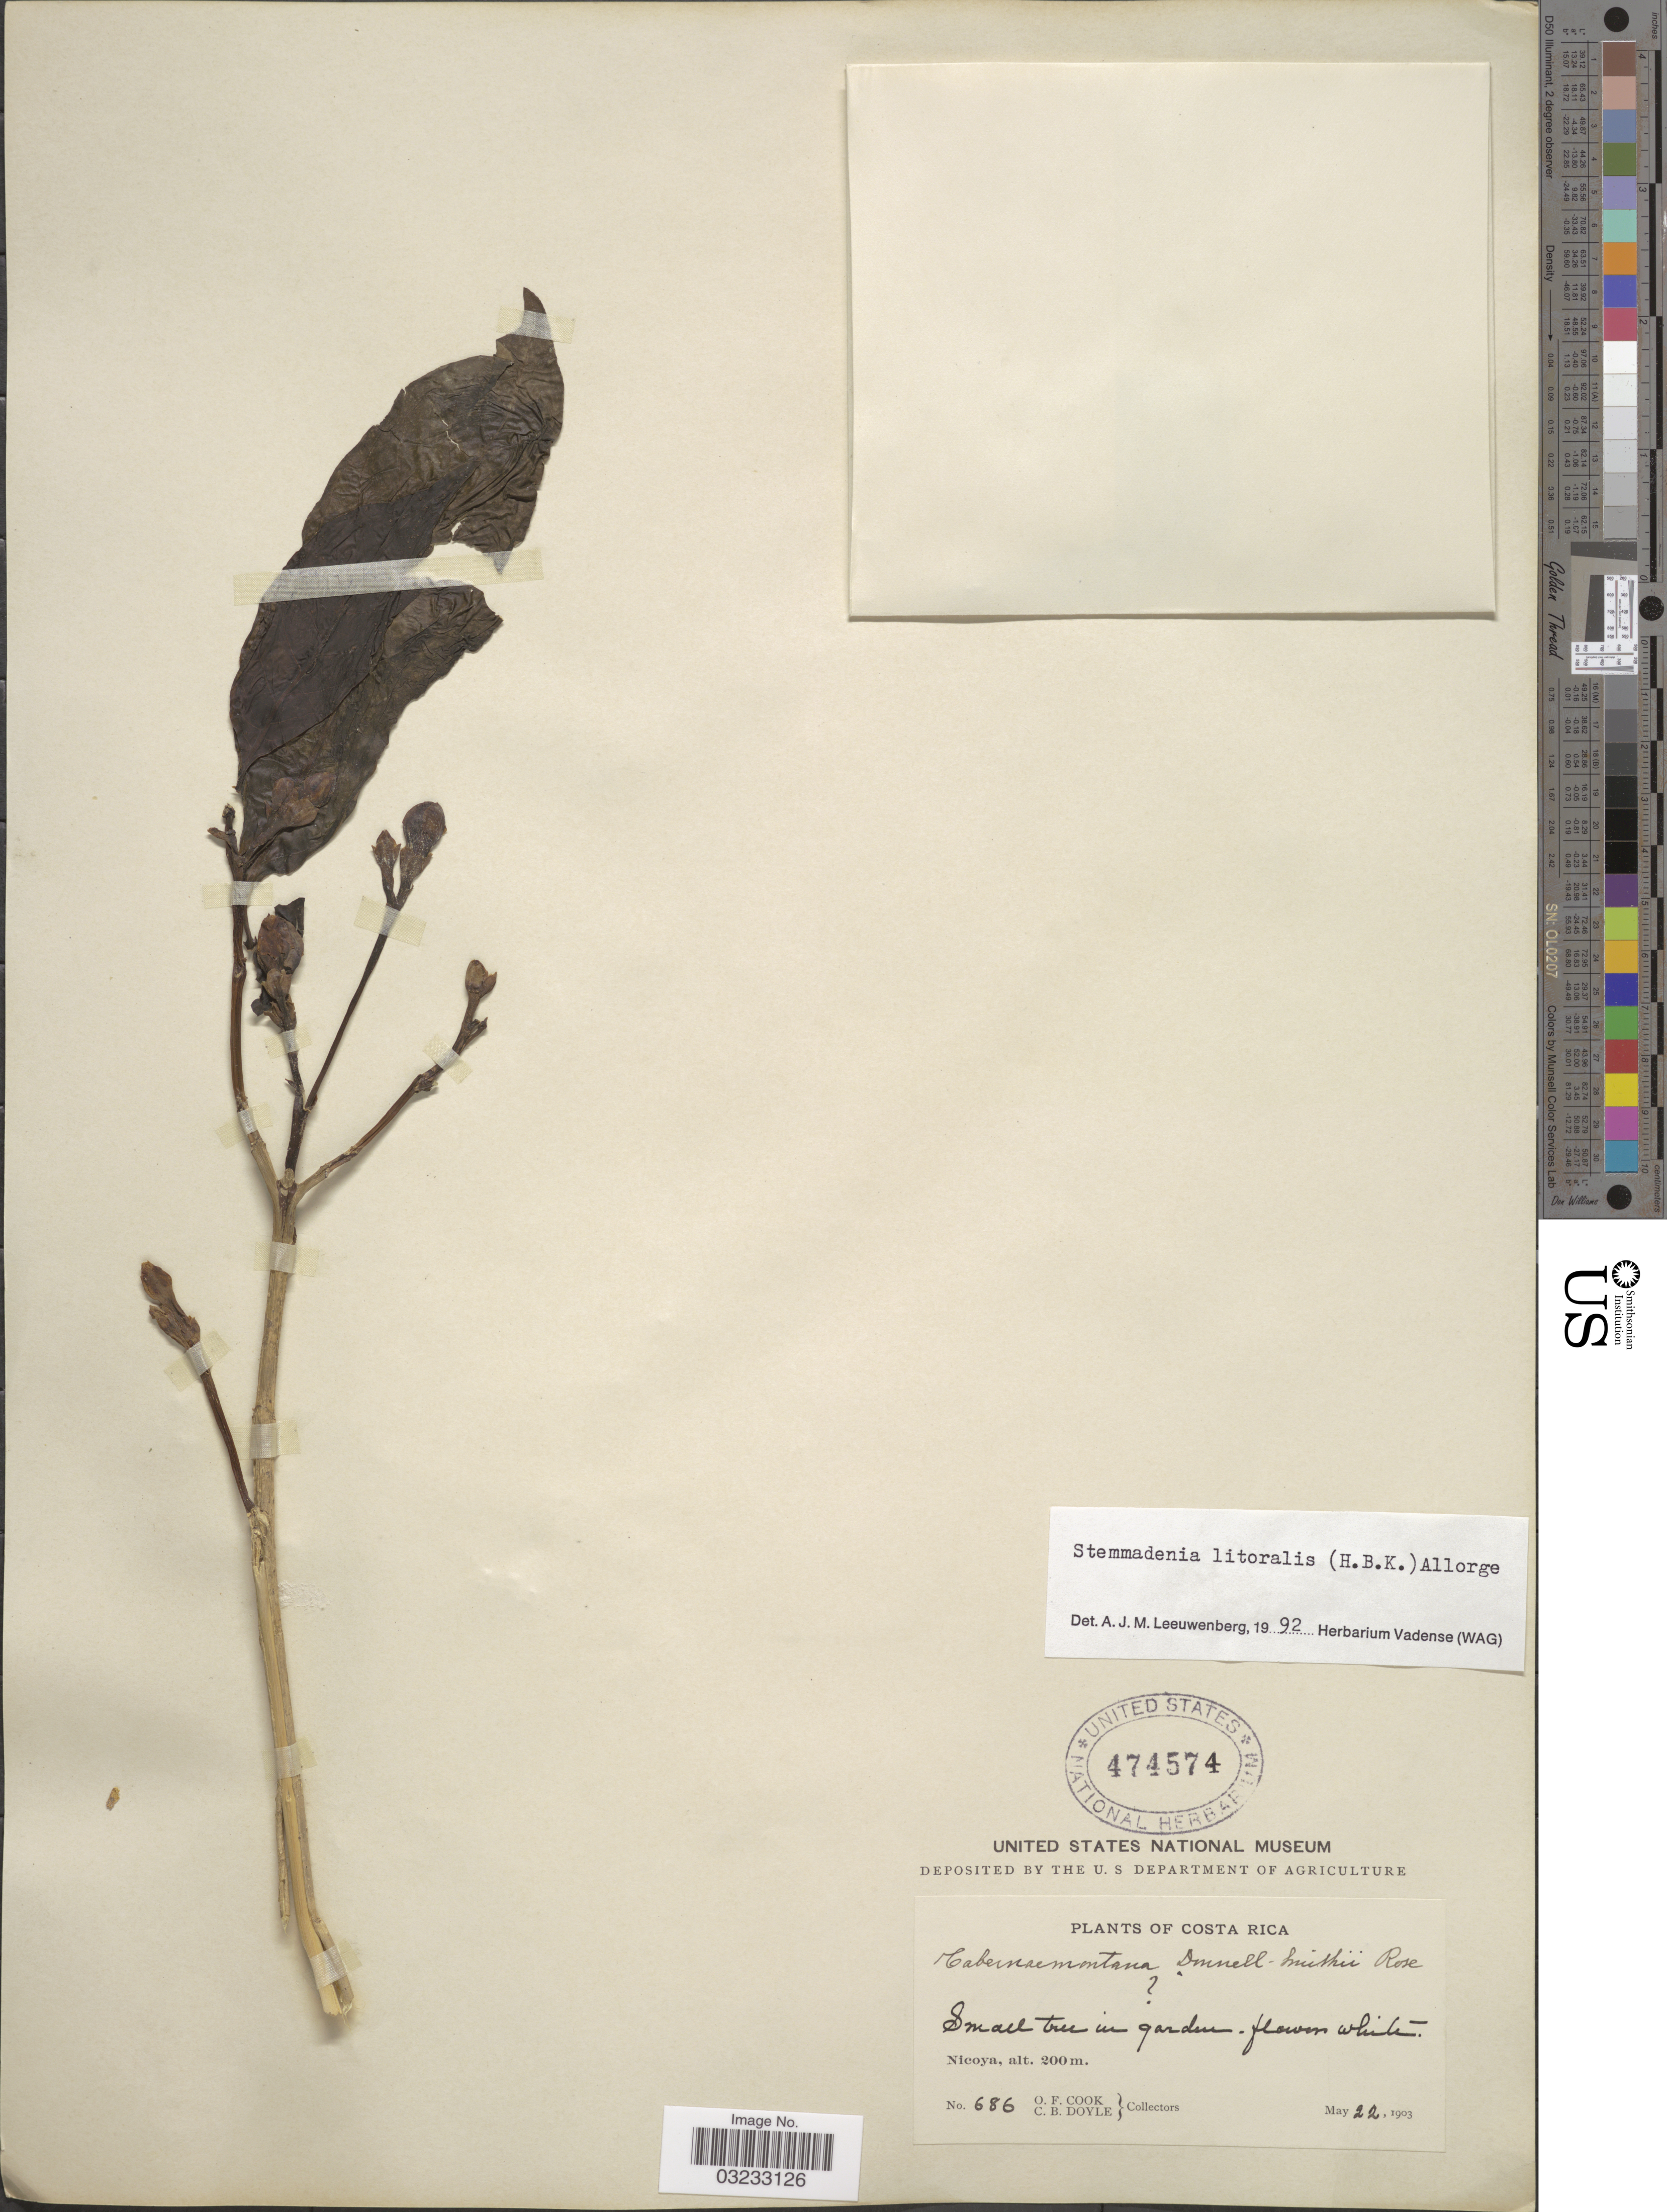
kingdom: Plantae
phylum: Tracheophyta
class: Magnoliopsida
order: Gentianales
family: Apocynaceae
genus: Stemmadenia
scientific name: Stemmadenia litoralis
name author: (Kunth) L. Allorge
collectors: O. F. Cook & C. Doyle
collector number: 686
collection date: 1903-05-22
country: Costa Rica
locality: Nicoya.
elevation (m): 200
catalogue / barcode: US 474574